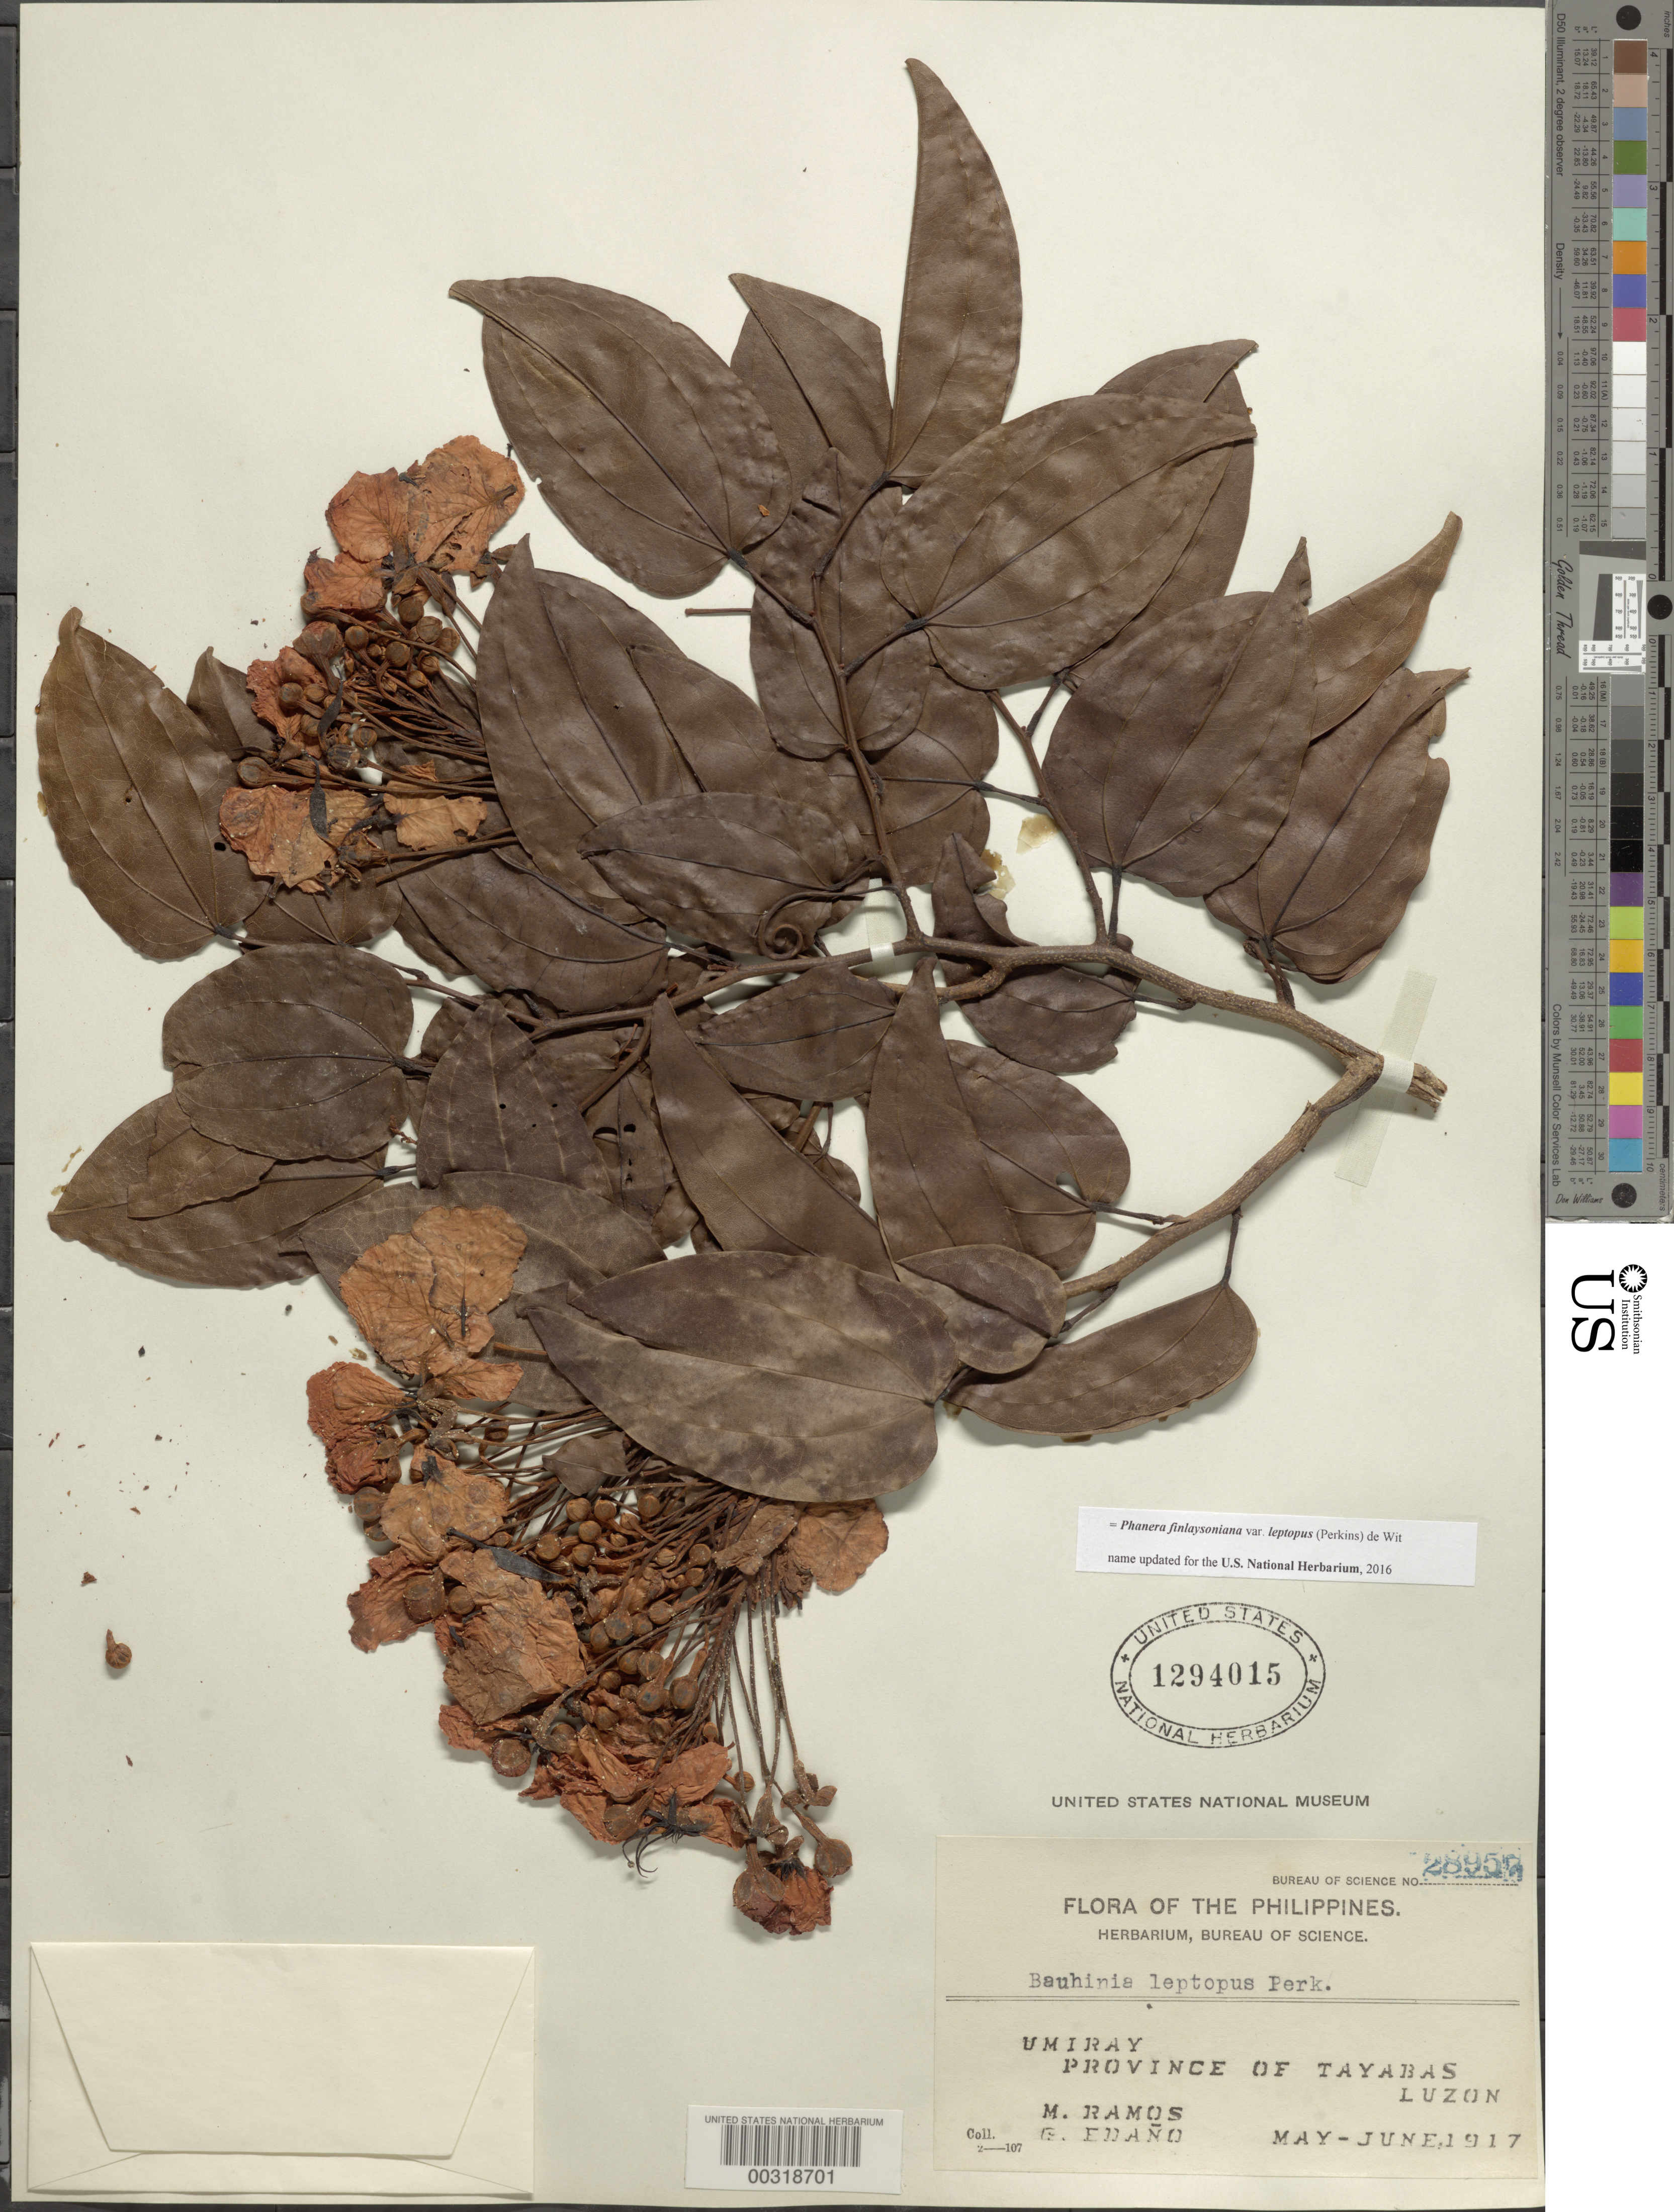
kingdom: Plantae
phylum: Tracheophyta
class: Magnoliopsida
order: Fabales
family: Fabaceae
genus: Phanera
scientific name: Phanera finlaysoniana var. leptopus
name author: (Perkins) de Wit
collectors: M. Ramos & G. E. Edaño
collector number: Bureau Of Science No. 28957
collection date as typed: May 1917 to -- Jun 1917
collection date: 1917-05/1917-06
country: Philippines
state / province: Calabarzon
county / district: Quezon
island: Luzon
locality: Umiray, tayabas prov. [= quezon province]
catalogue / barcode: US 1294015